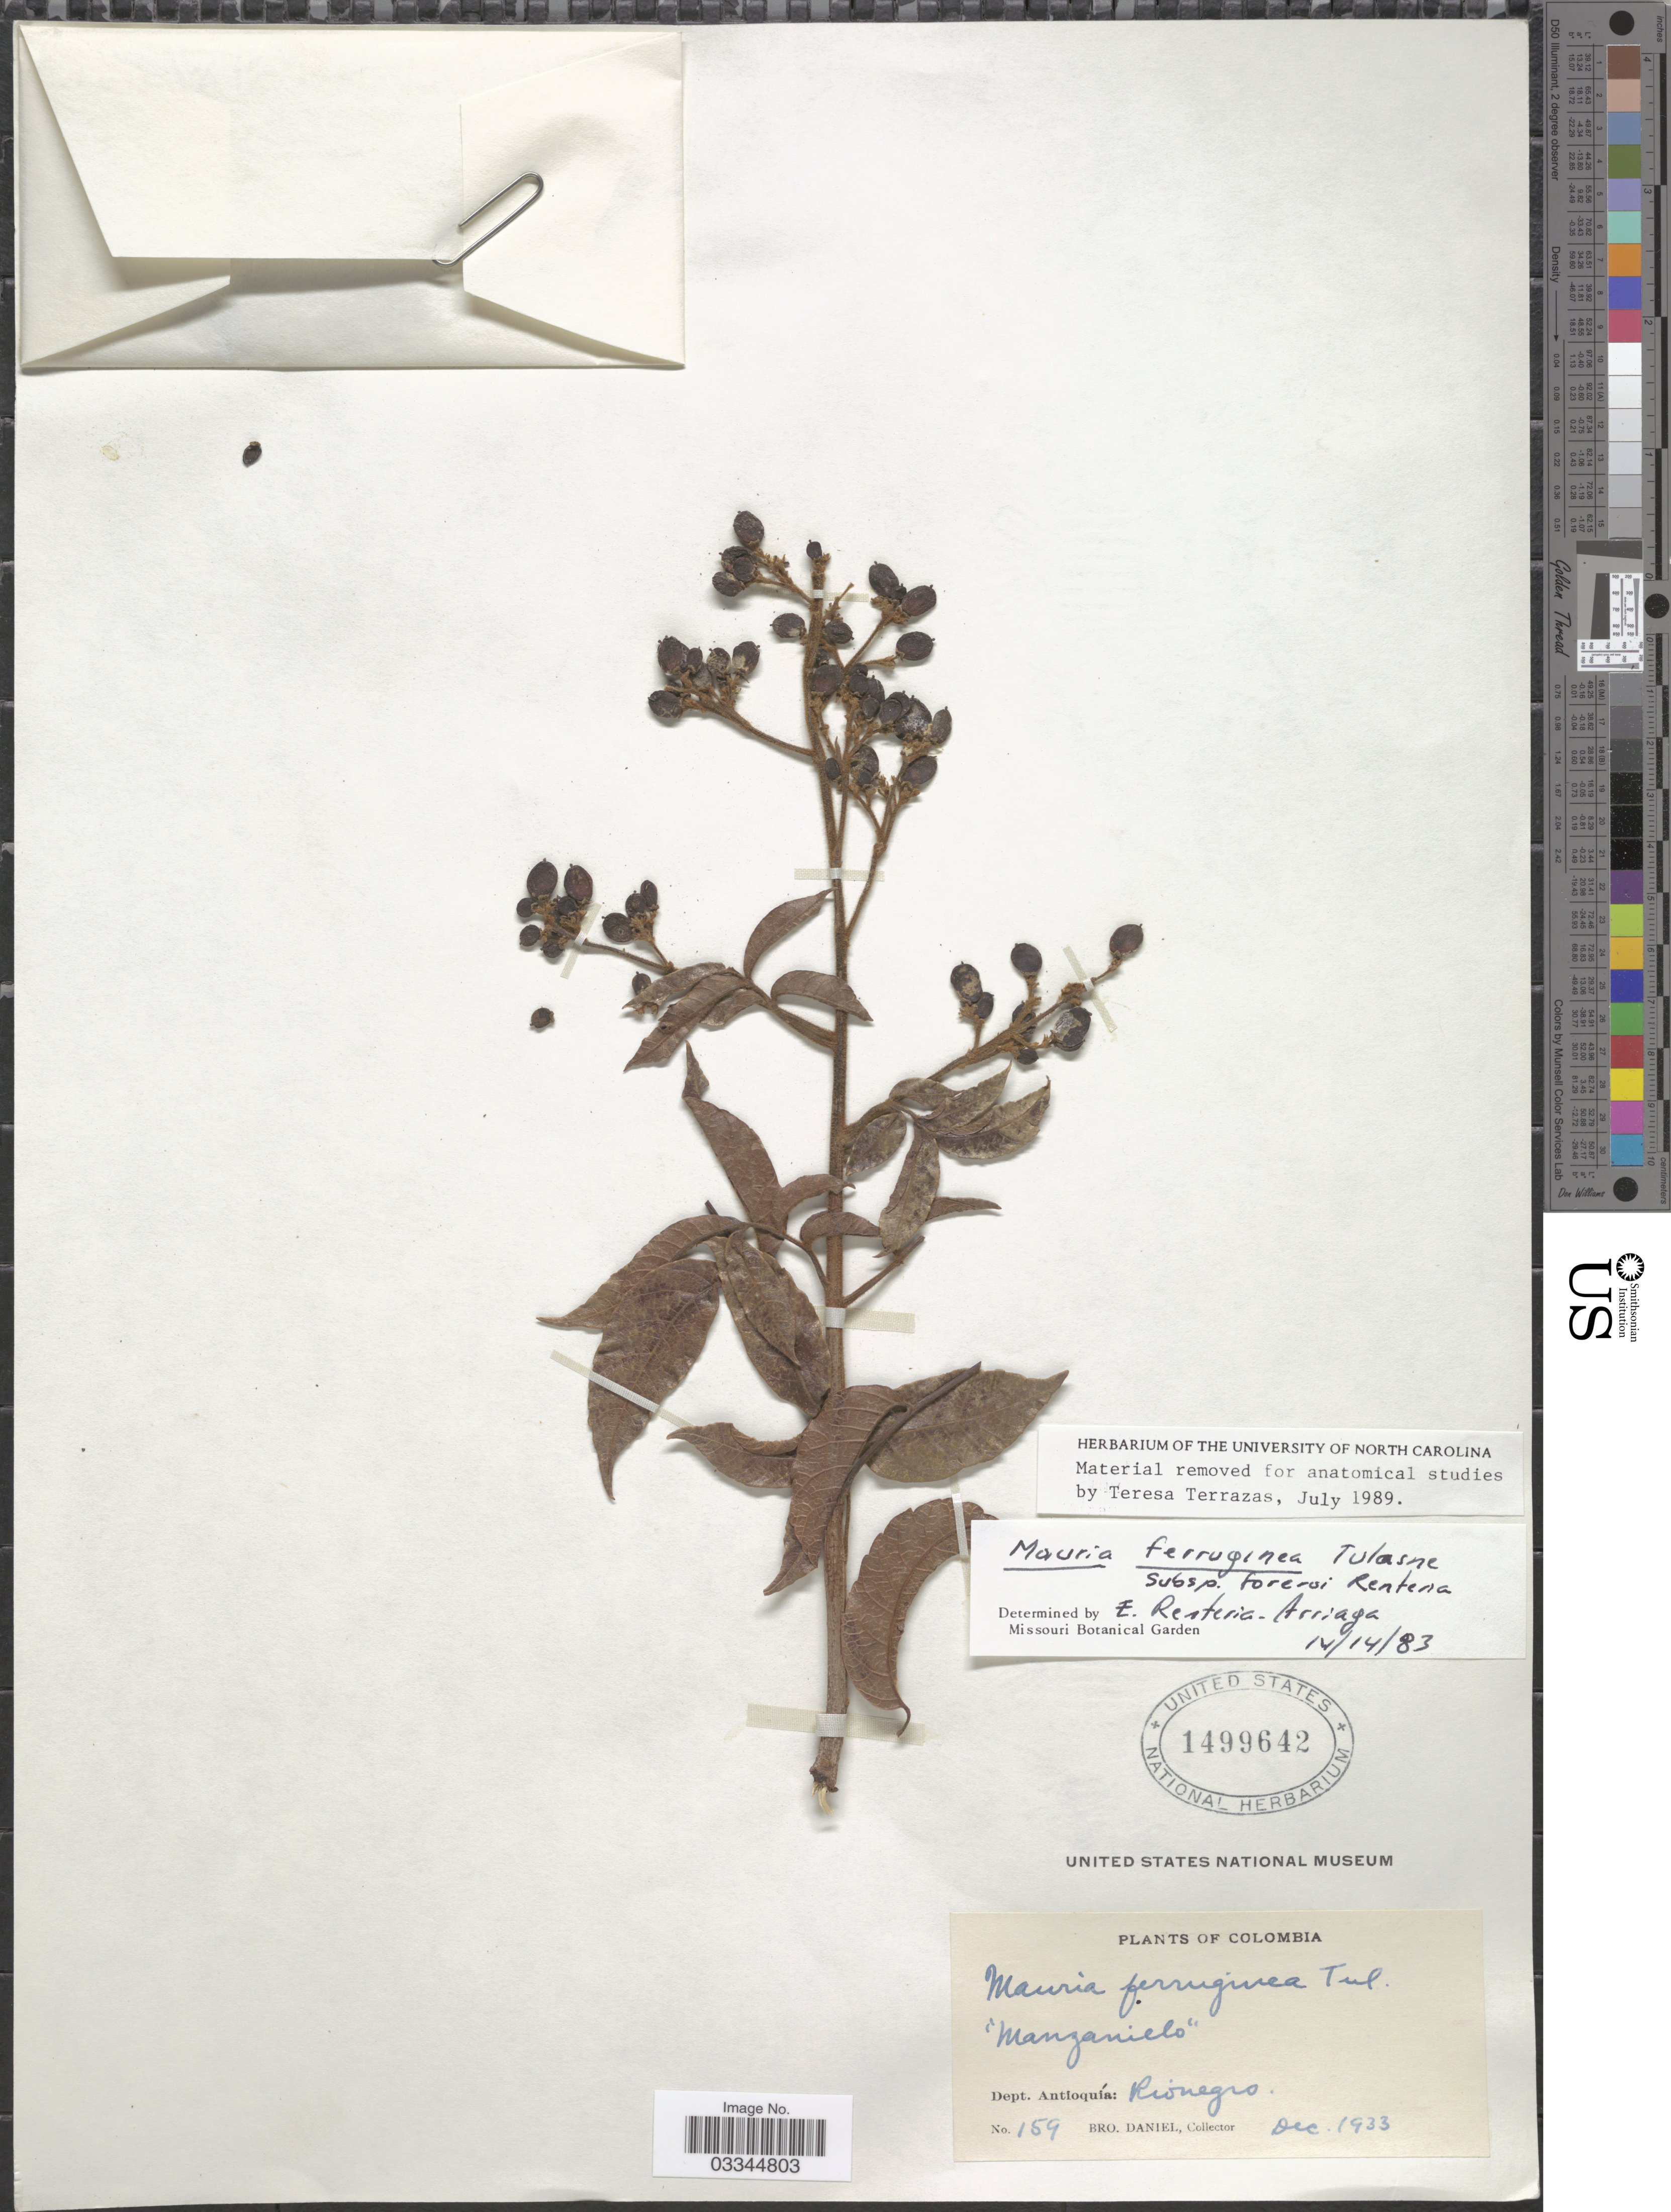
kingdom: Plantae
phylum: Tracheophyta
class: Magnoliopsida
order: Sapindales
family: Anacardiaceae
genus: Mauria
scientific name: Mauria ferruginea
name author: Tul.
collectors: Bro. Daniel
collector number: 159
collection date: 1933-12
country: Colombia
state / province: Antioquia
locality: Dept. Antioquía: Rionegro.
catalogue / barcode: US 1499642